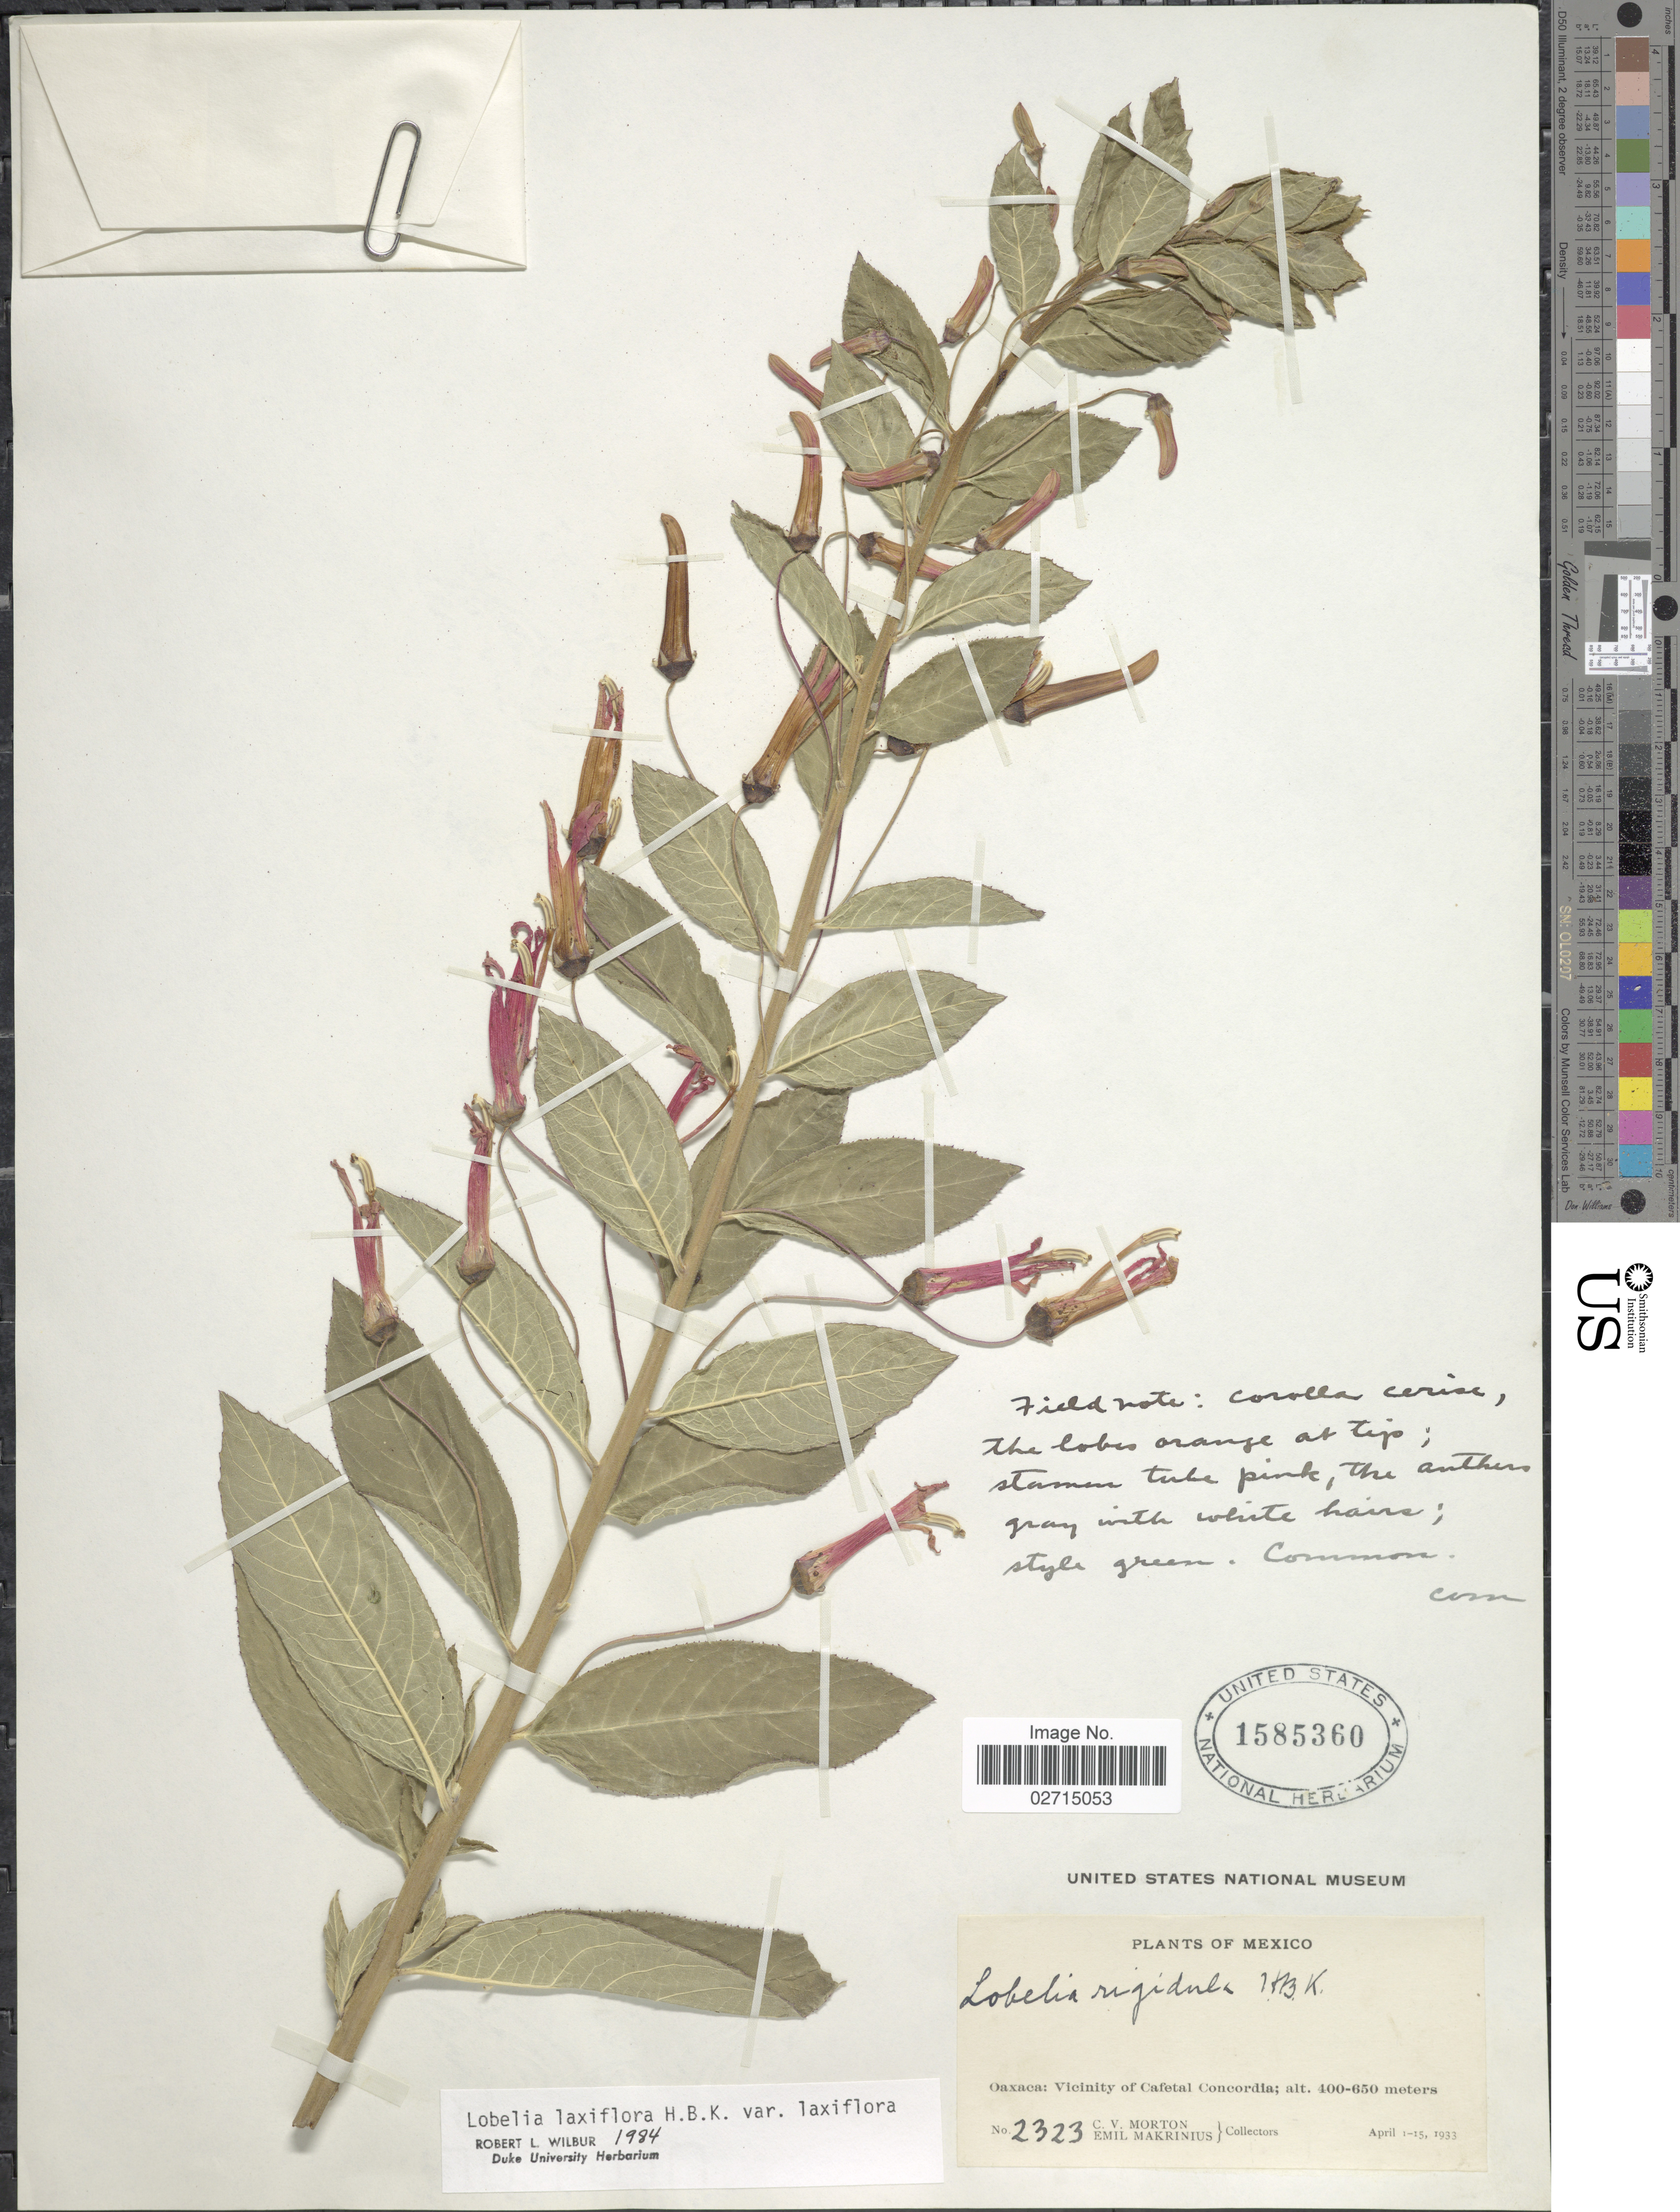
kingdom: Plantae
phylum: Tracheophyta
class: Magnoliopsida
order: Asterales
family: Campanulaceae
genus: Lobelia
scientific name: Lobelia laxiflora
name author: Kunth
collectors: C. V. Morton & E. Makrinius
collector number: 2323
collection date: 1933-04-01/1933-04-15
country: Mexico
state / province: Oaxaca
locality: Oaxaca: Vicinity of Cafetal Concordia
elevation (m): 400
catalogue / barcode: US 1585360